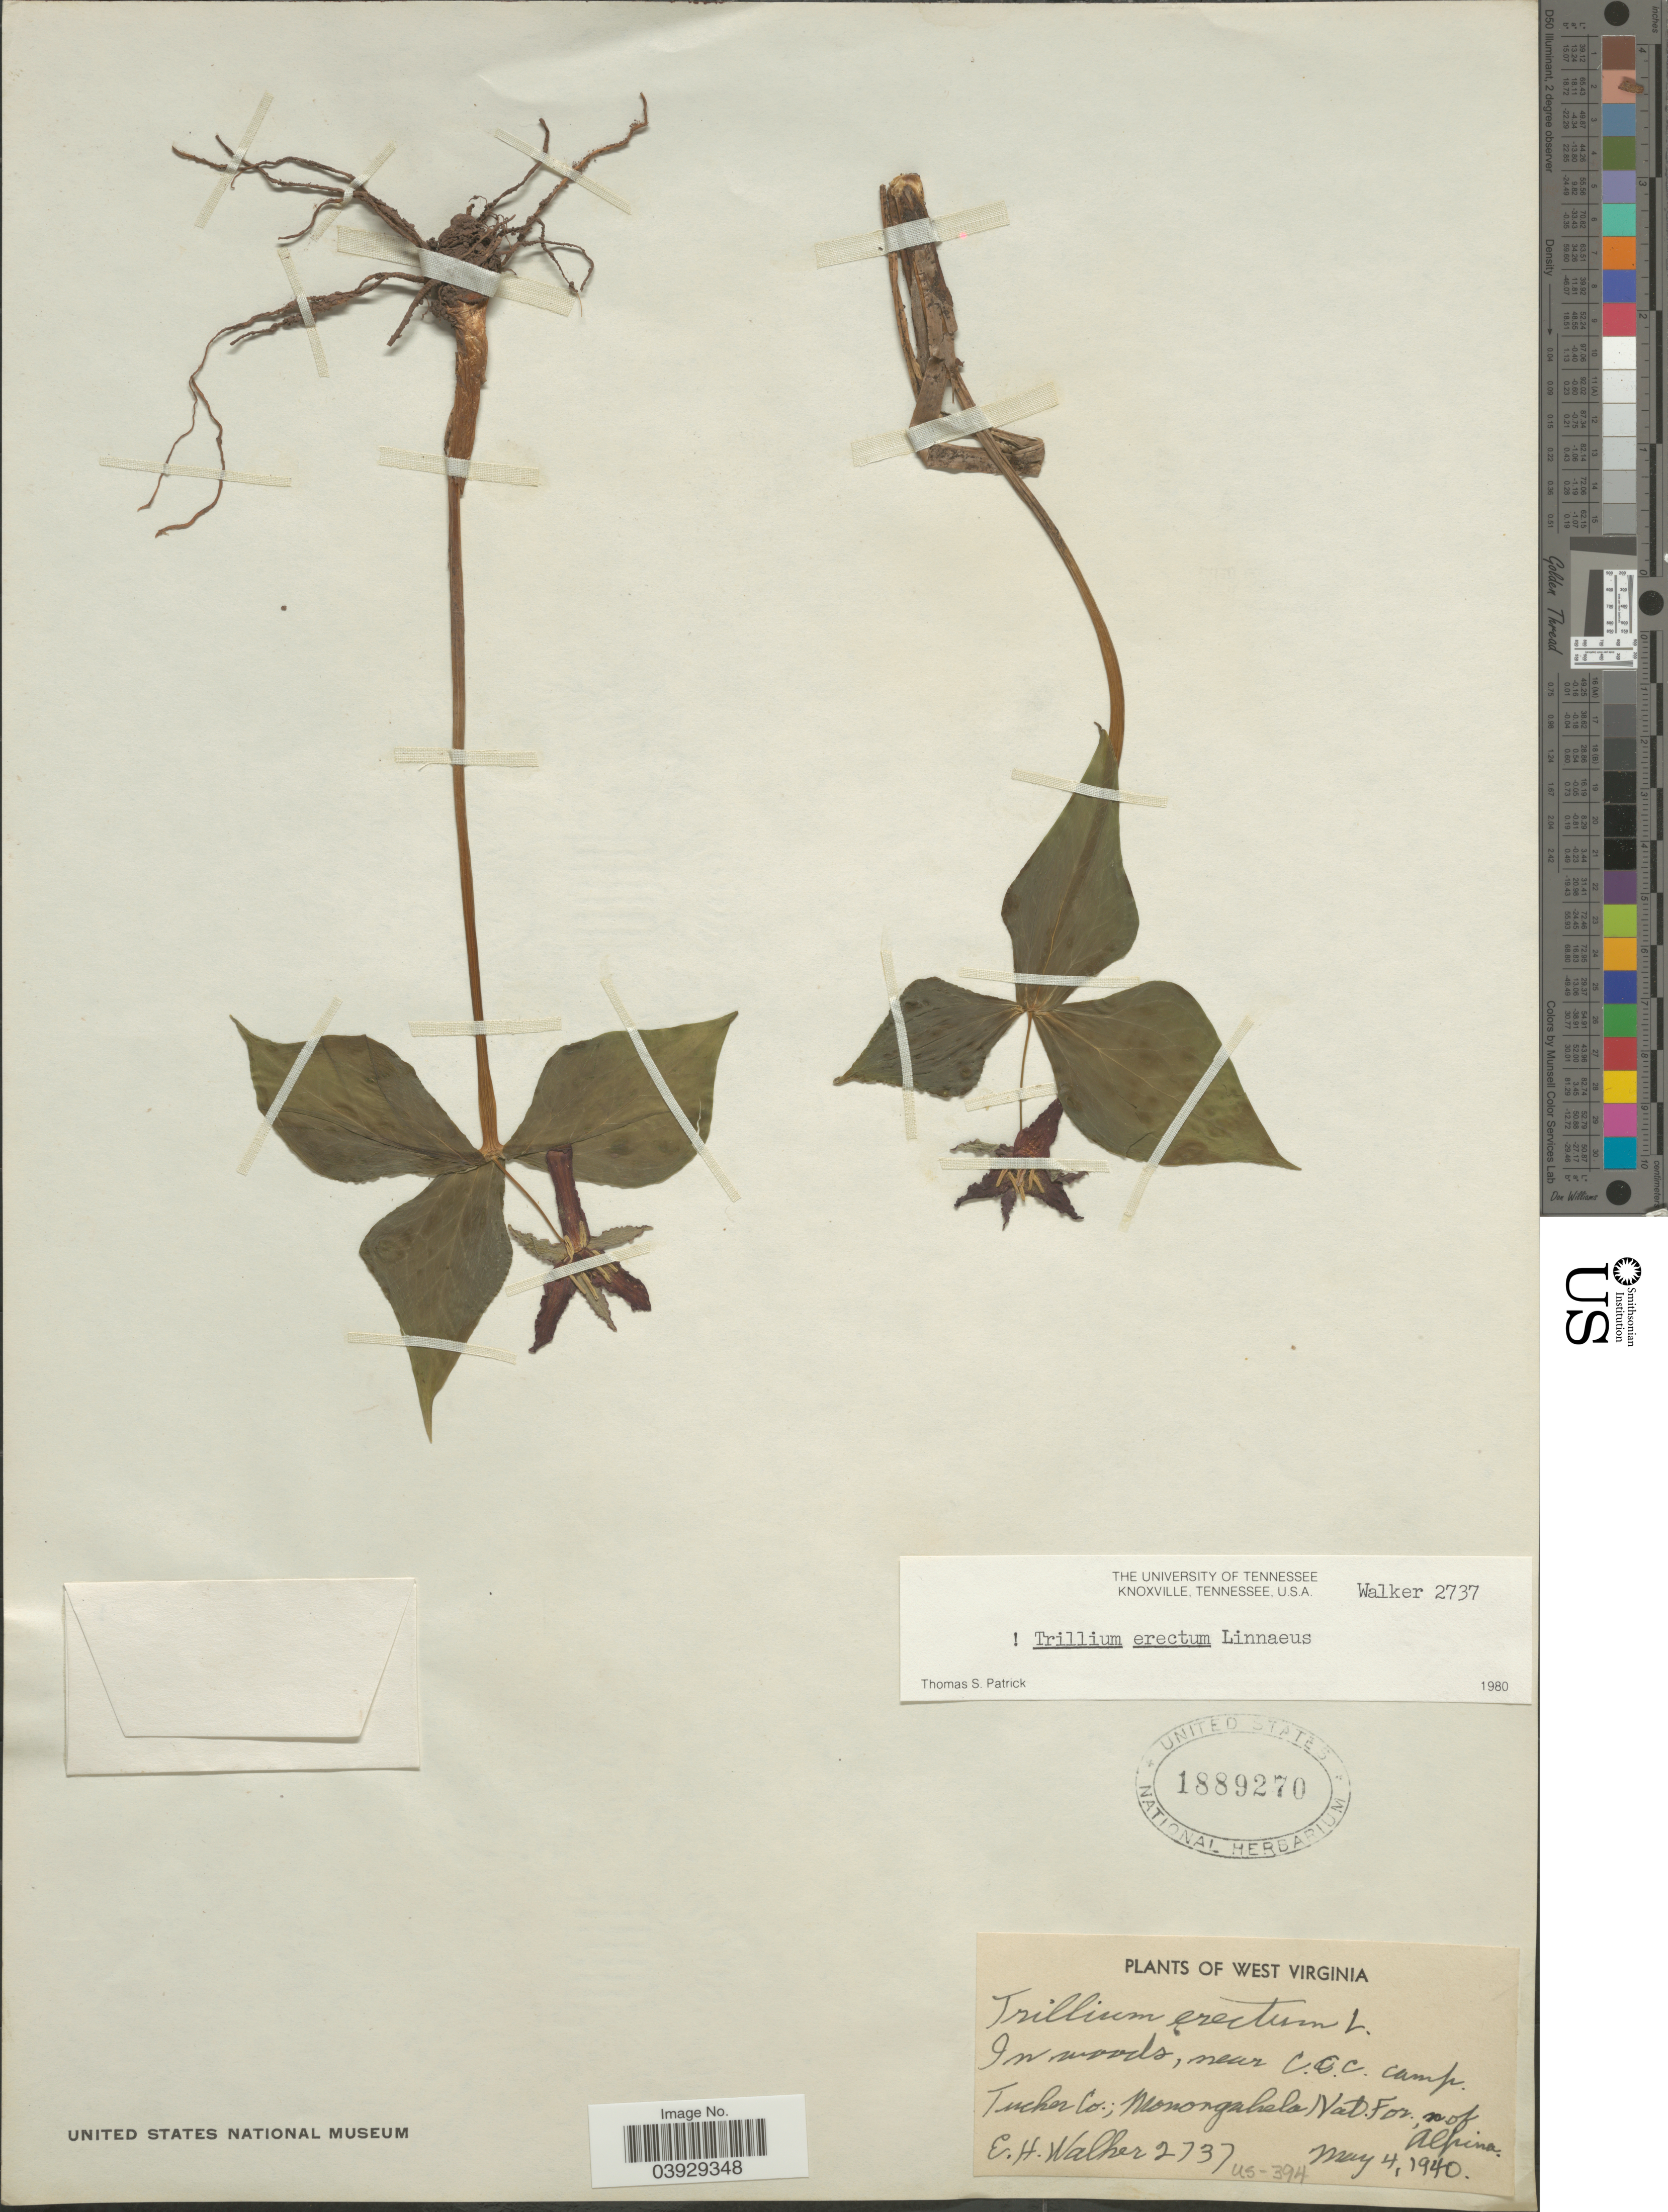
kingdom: Plantae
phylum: Tracheophyta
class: Liliopsida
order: Liliales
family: Melanthiaceae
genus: Trillium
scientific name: Trillium erectum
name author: L.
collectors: E. H. Walker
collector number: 2737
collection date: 1940-05-04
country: United States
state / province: West Virginia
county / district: Tucker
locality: In woods, near C.C.C. camp. Tucker Co.; Monongahela Nat. For., n of Alpina.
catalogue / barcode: US 1889270